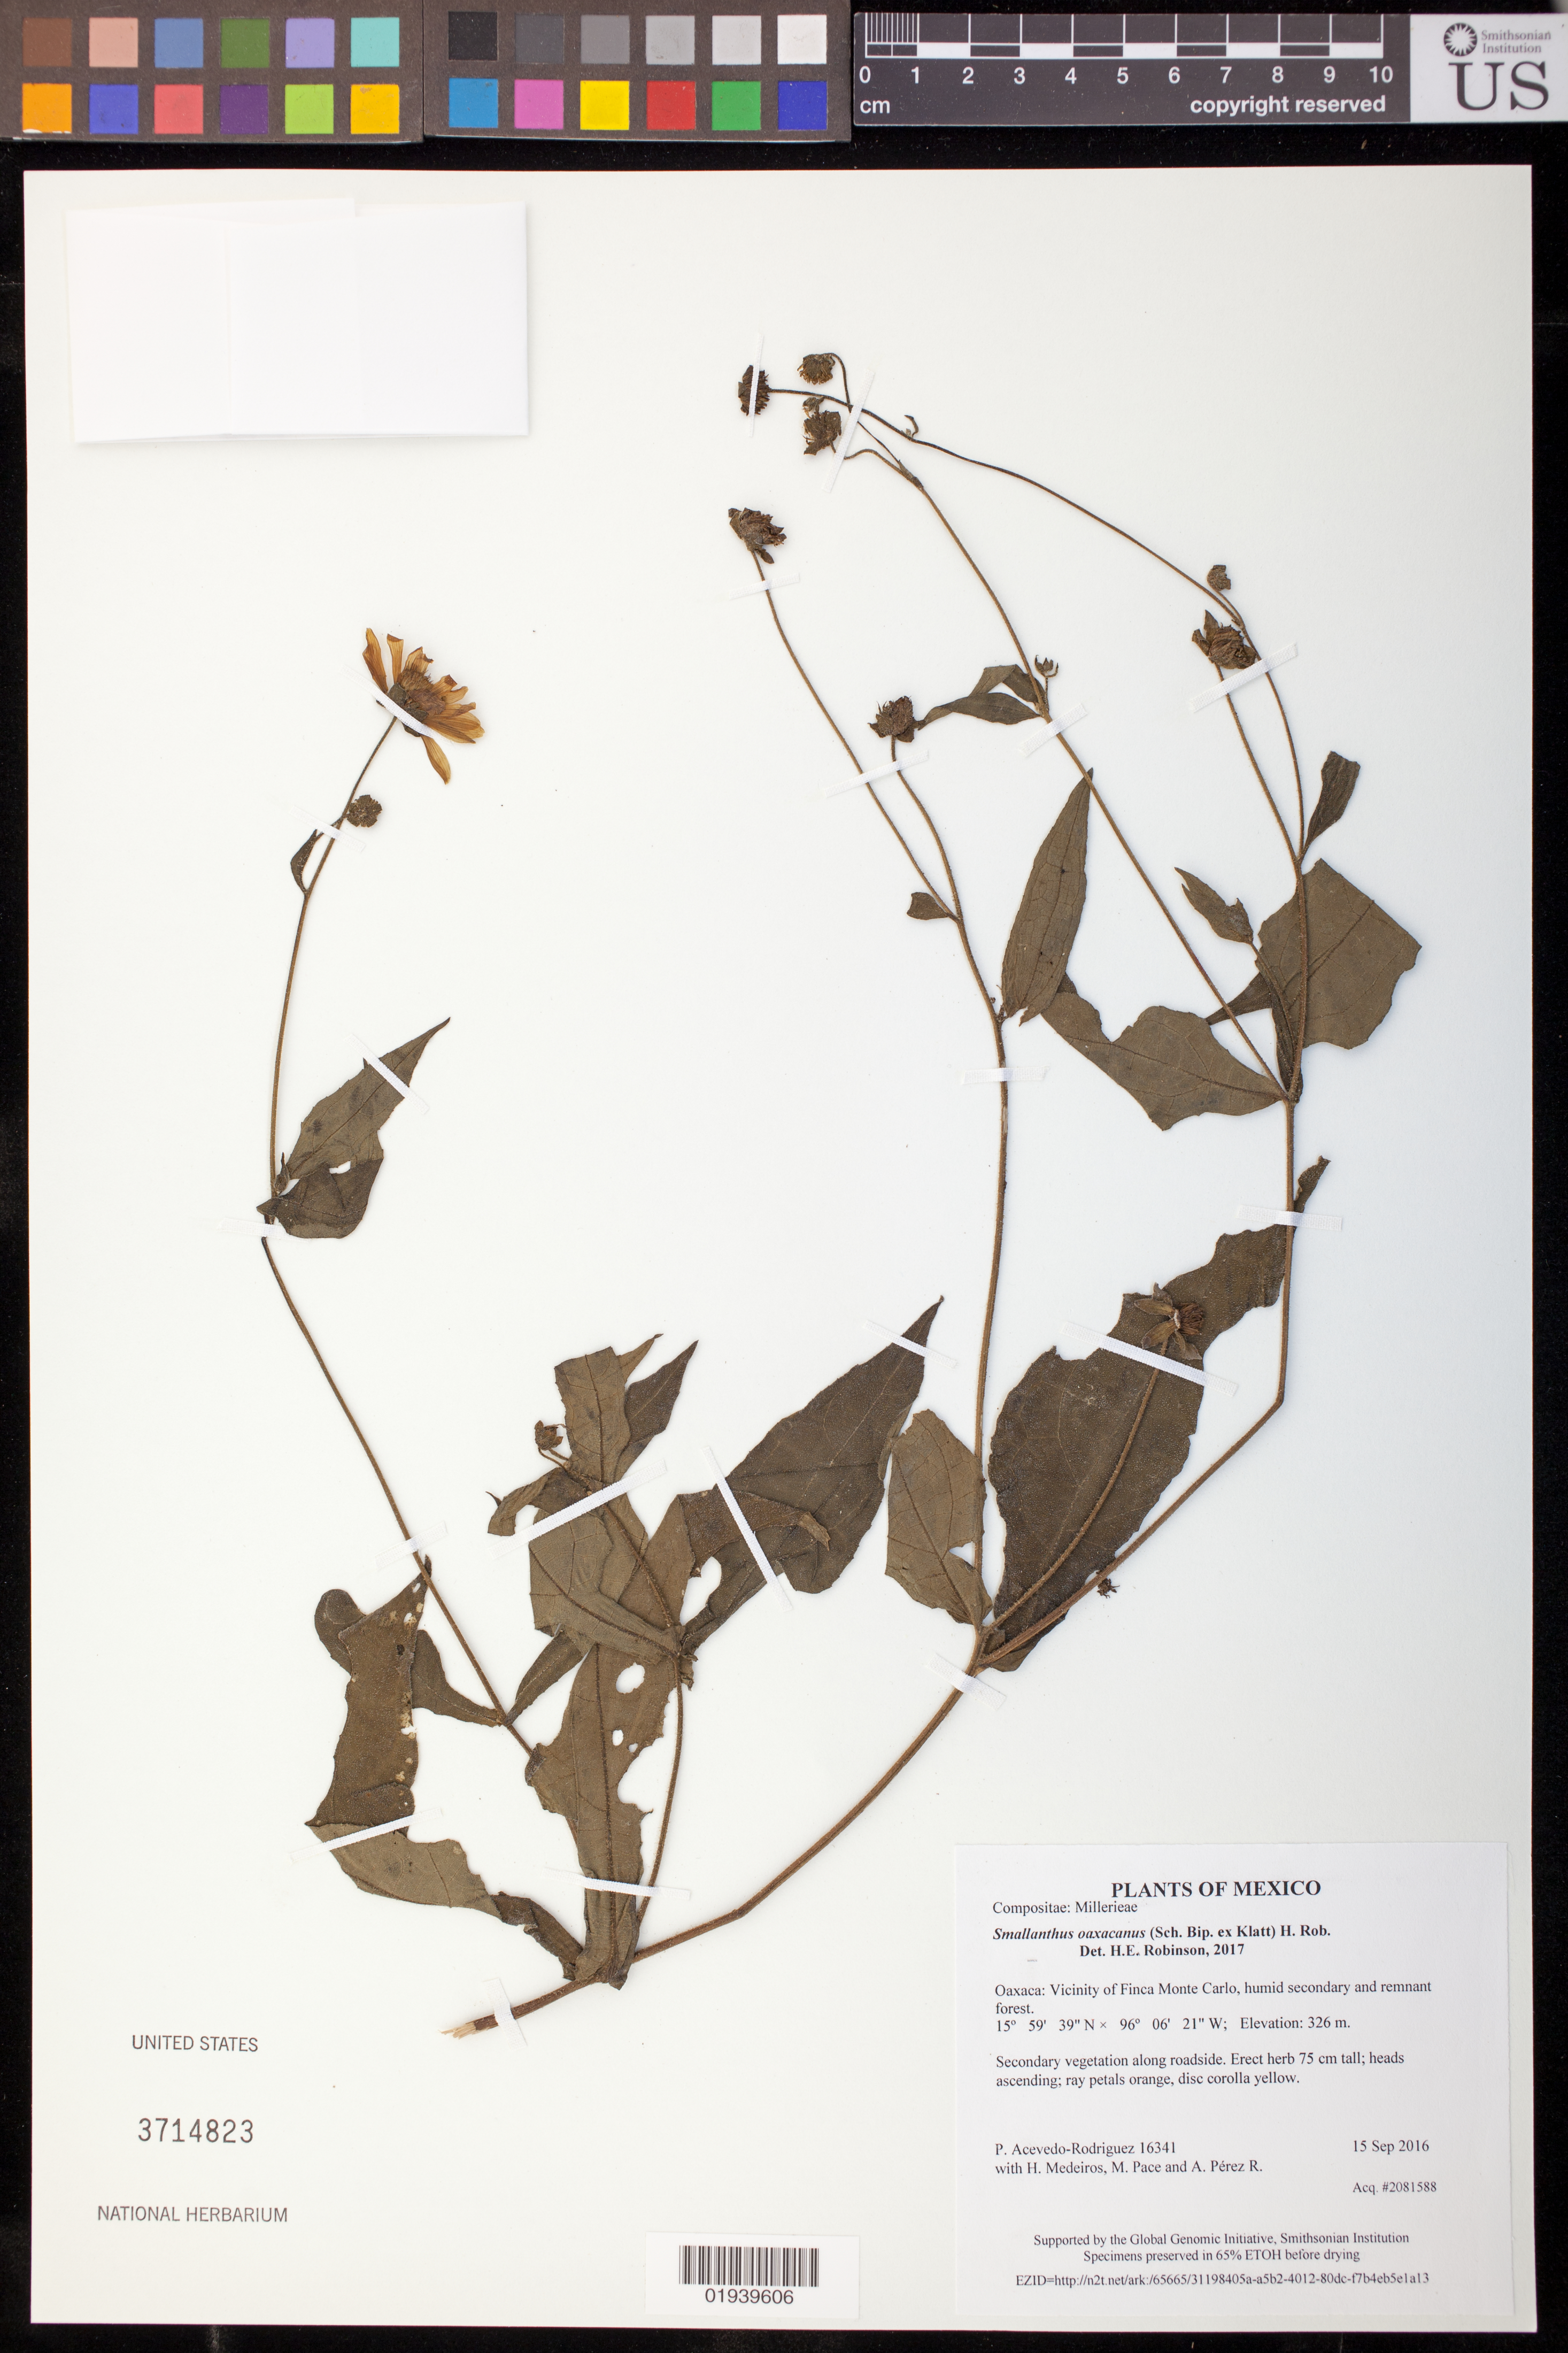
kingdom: Plantae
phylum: Tracheophyta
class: Magnoliopsida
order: Asterales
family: Asteraceae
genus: Smallanthus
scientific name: Smallanthus oaxacanus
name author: (Sch. Bip. ex Klatt) H. Rob.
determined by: Robinson, H. E., (US), Smithsonian Institution - National Museum of Natural History (UNITED STATES)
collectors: P. Acevedo-Rodr., H. Medeiros, M. R. Pace & A. Pérez R.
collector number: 16341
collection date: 2016-09-15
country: Mexico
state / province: Oaxaca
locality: Vicinity of Finca Monte Carlo, humid secondary and remnant forest.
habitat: secondary vegetation along roadside.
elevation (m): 326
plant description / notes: US, NY, K, MO, F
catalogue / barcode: US 3714823